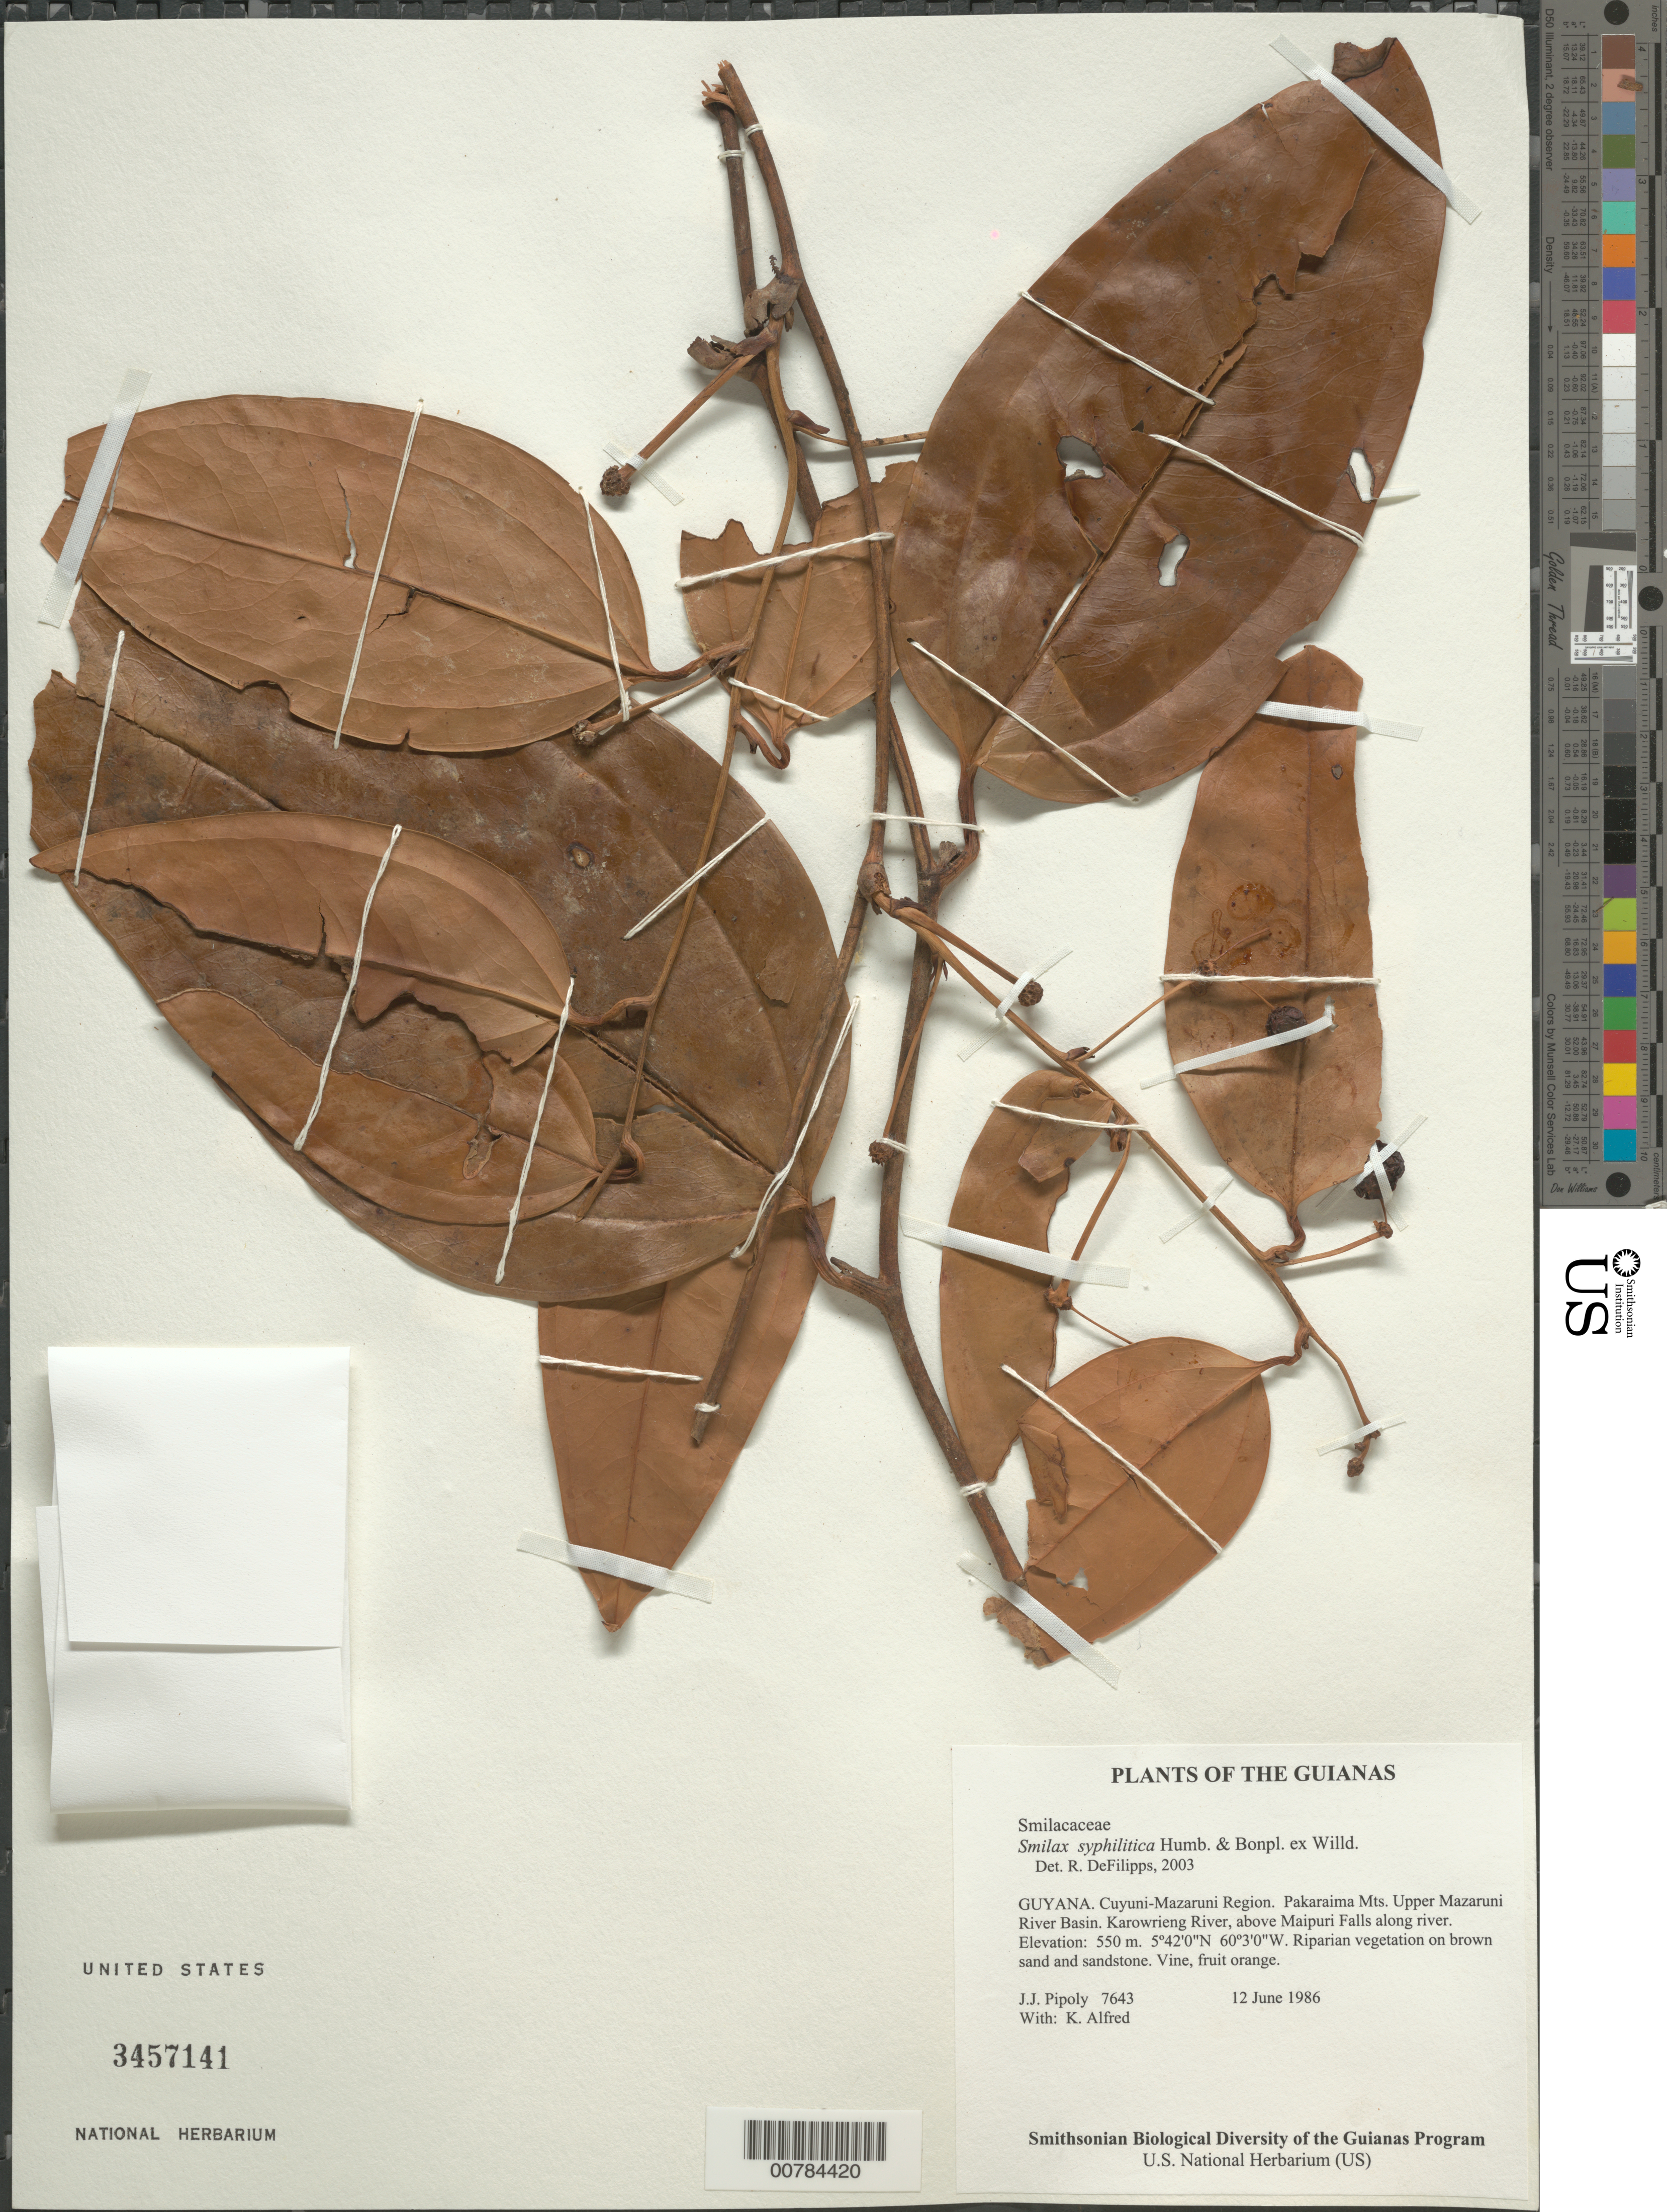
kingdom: Plantae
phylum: Tracheophyta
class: Liliopsida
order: Liliales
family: Smilacaceae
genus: Smilax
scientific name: Smilax syphilitica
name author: Humb. & Bonpl.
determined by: DeFilipps, R. A.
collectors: J. J. Pipoly & K. Alfred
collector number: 7643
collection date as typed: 12 June 1986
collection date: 1986-06-12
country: Guyana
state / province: Cuyuni-Mazaruni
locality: Pakaraima Mts. Upper Mazaruni River Basin. Karowrieng River, above Maipuri Falls along river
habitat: Riparian vegetation on brown sand and sandstone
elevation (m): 550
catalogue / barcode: US 3457141